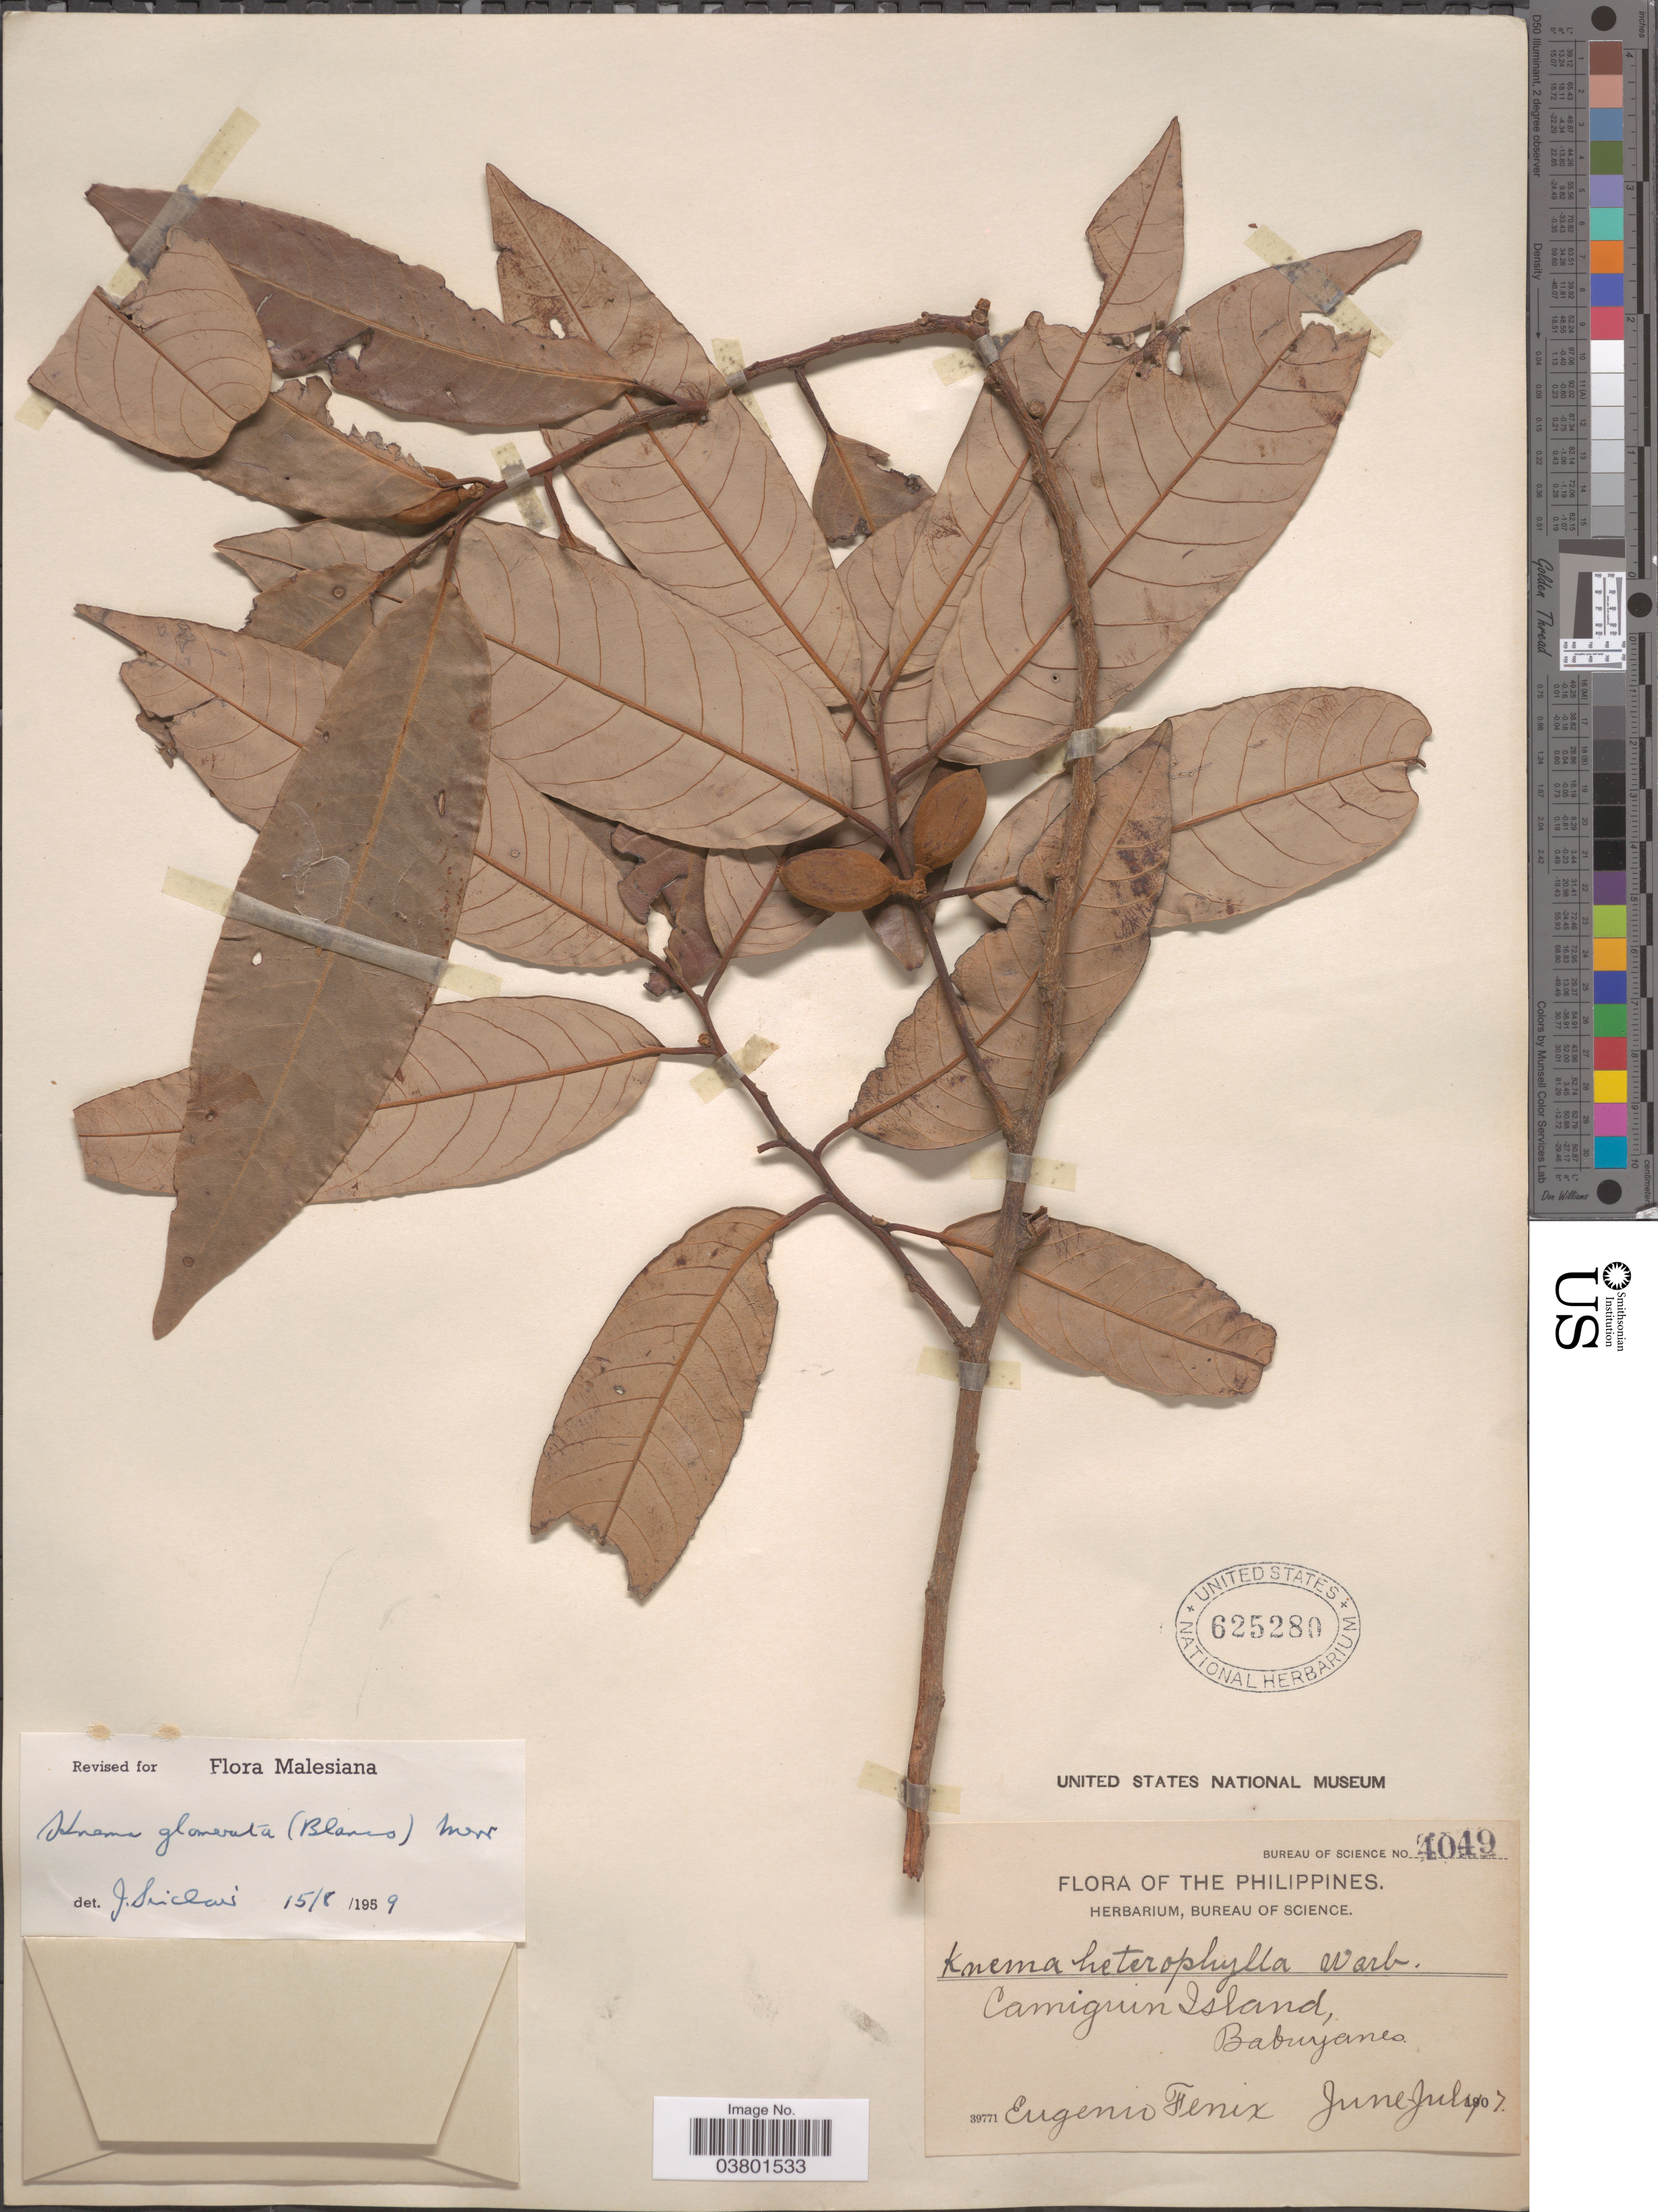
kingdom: Plantae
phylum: Tracheophyta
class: Magnoliopsida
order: Magnoliales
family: Myristicaceae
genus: Knema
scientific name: Knema glomerata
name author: (Blanco) Merr.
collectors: E. Fénix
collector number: Bureau of Science 4049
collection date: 1907-06/1907-07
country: Philippines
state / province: Northern Mindanao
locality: Camiguin Island, Babuyanes.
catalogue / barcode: US 625280